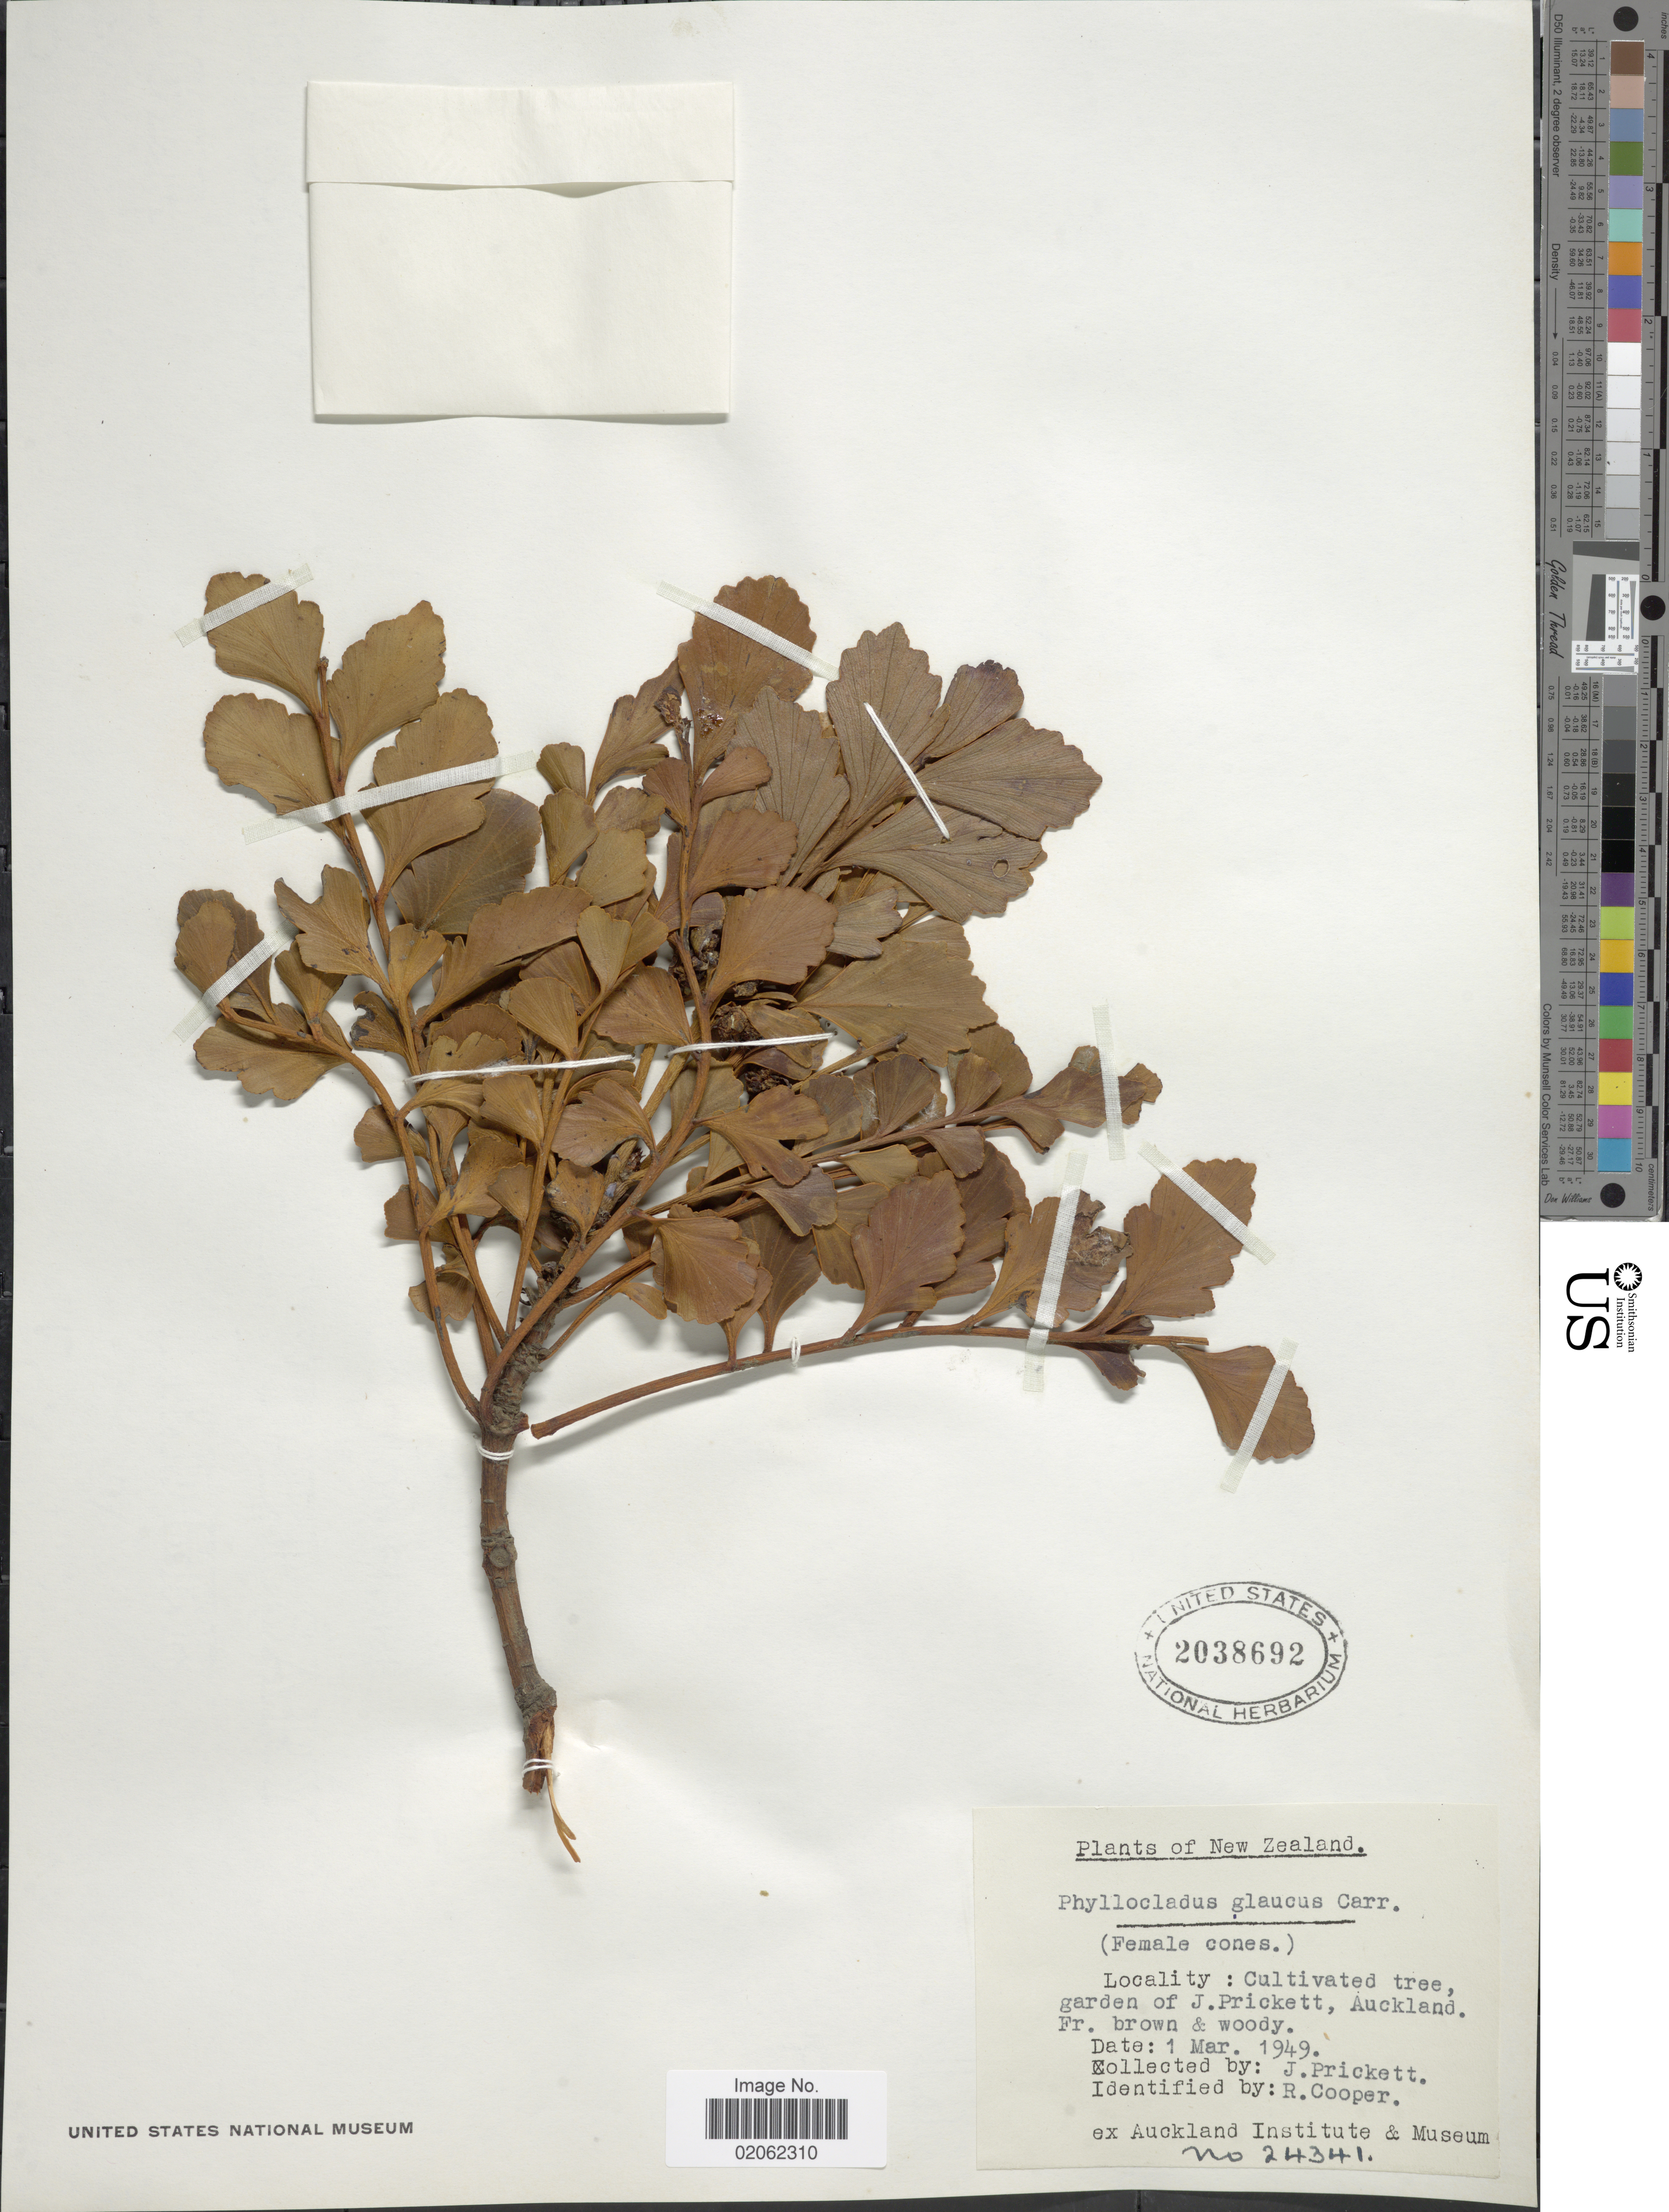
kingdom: Plantae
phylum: Tracheophyta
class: Pinopsida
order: Pinales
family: Phyllocladaceae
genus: Phyllocladus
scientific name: Phyllocladus glaucus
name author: Carrière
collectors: J. Prickett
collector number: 24341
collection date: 1949-03-01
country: New Zealand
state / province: Auckland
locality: Cultivated tree, garden of J. prickett, auckland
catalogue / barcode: US 2038692